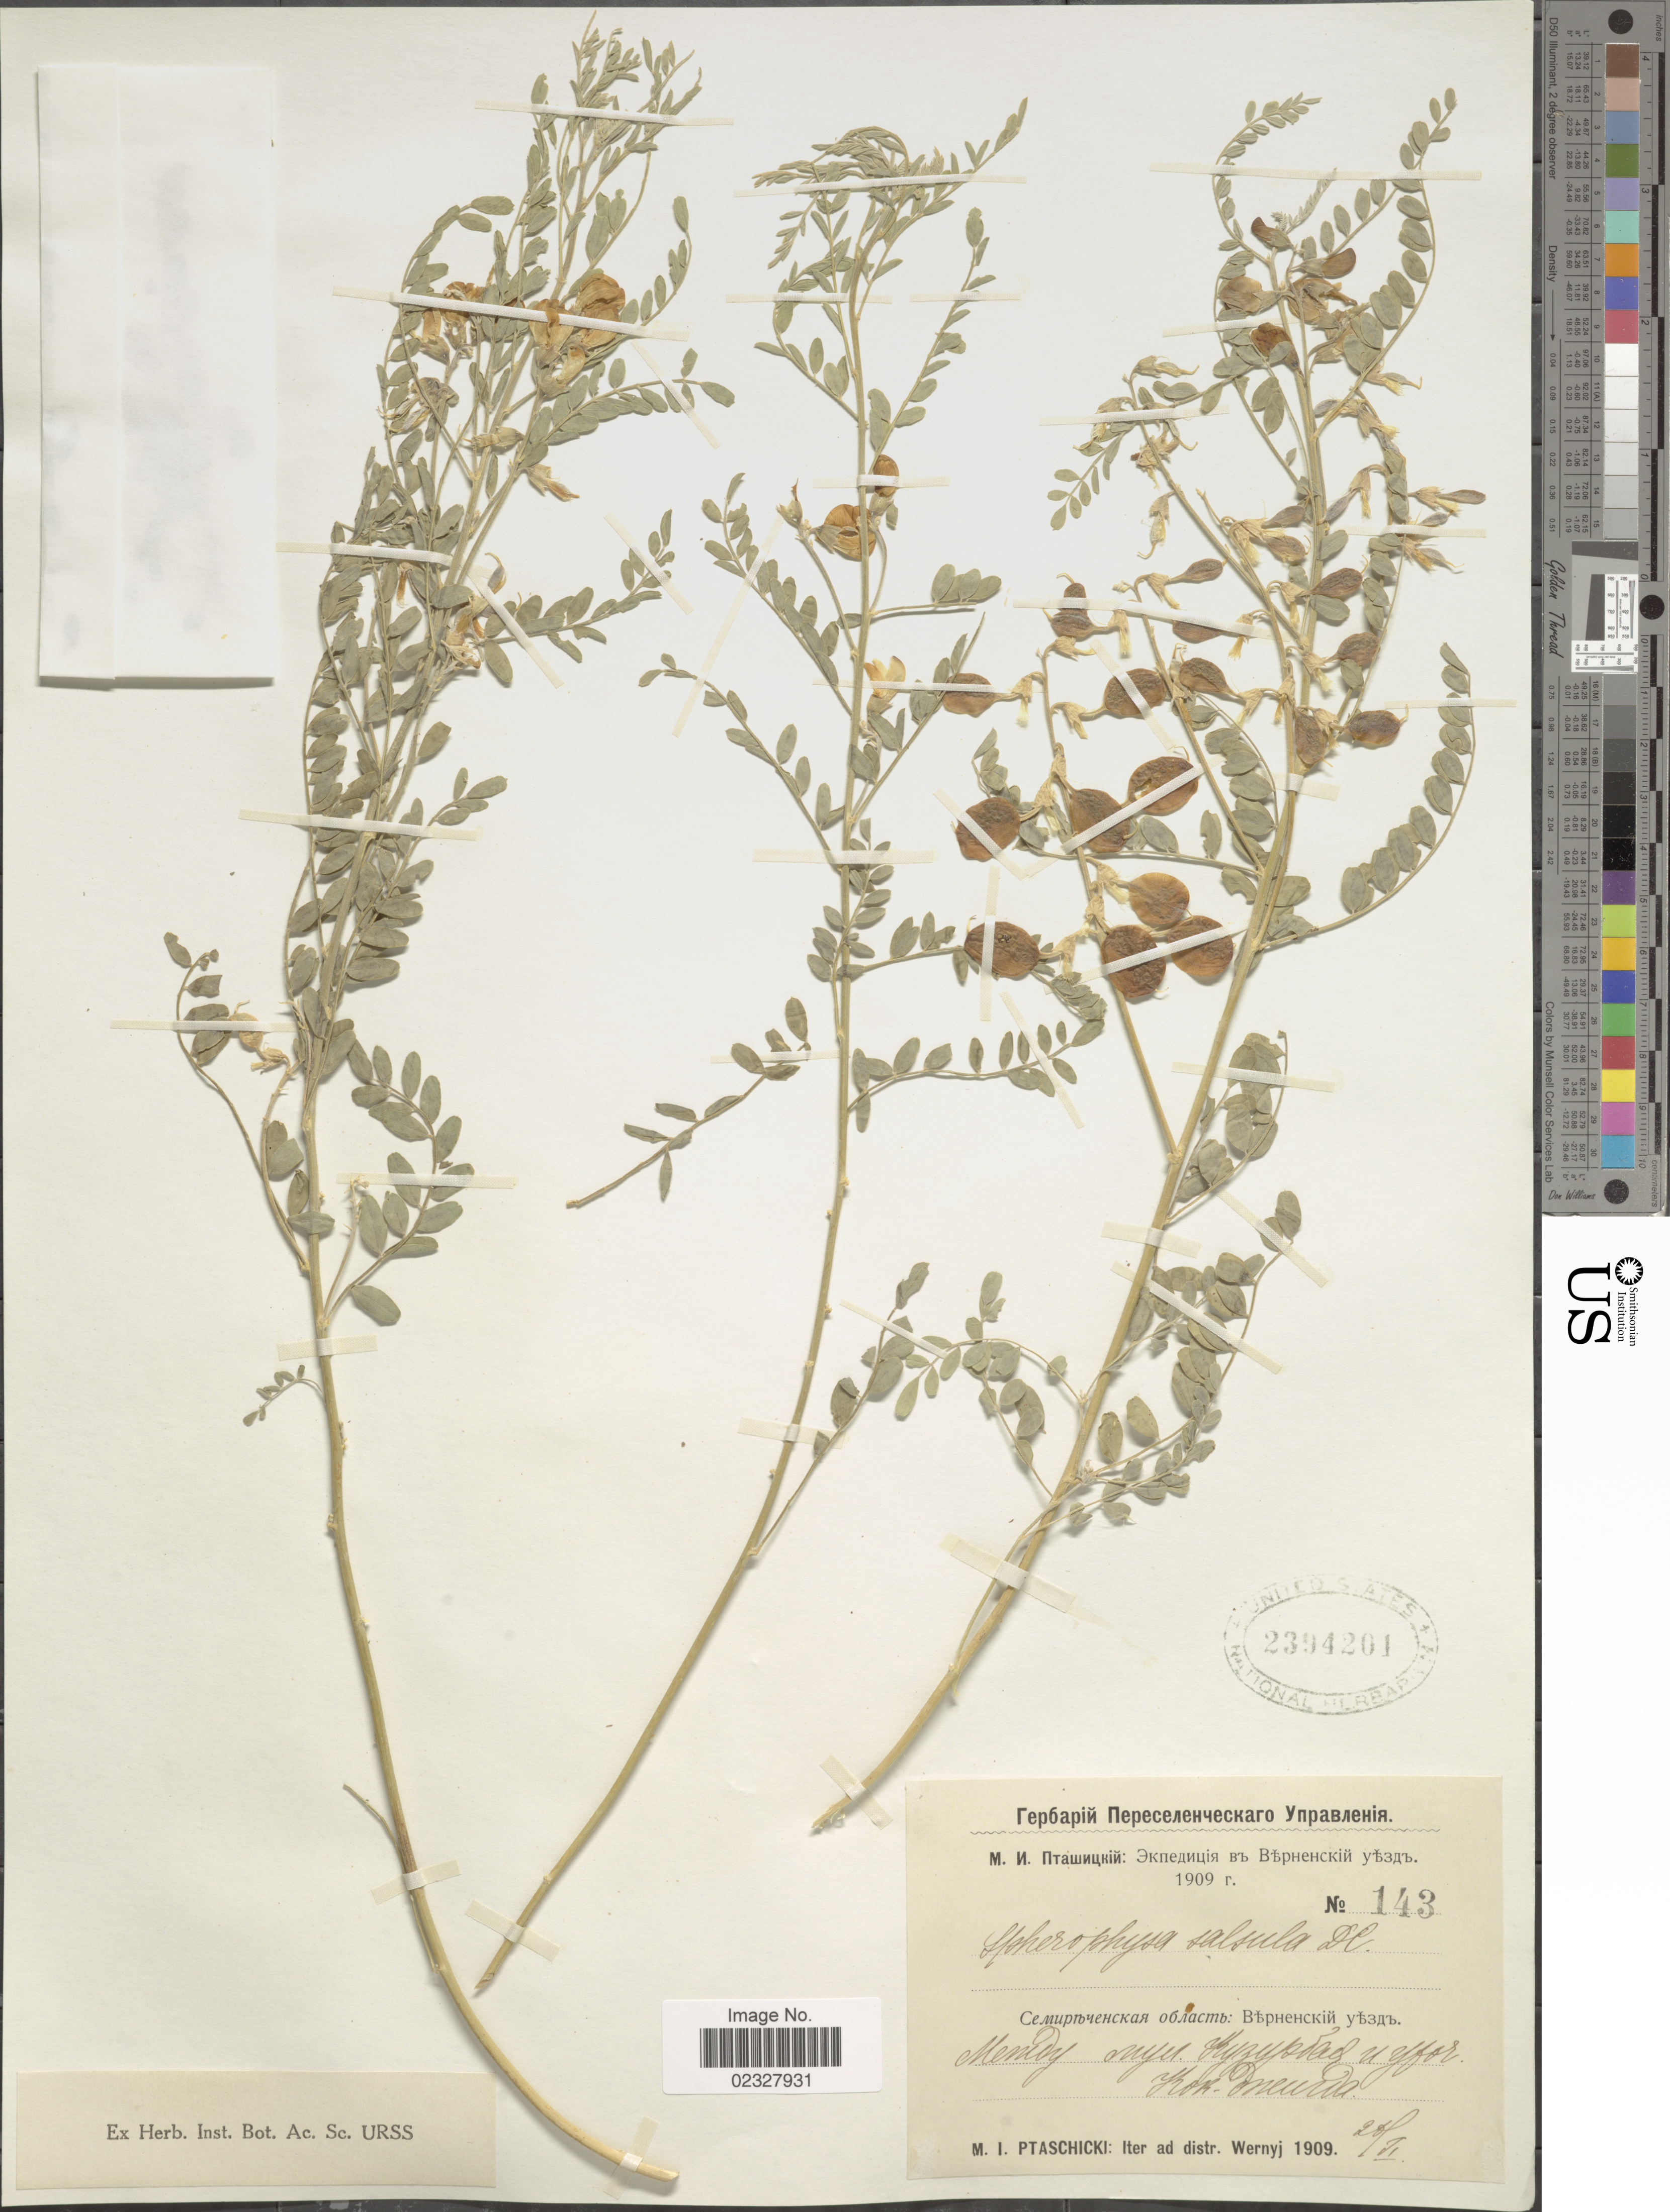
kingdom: Plantae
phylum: Tracheophyta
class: Magnoliopsida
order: Fabales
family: Fabaceae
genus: Sphaerophysa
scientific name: Sphaerophysa salsula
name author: (Pall.) DC.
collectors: M. Ptaschicki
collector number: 143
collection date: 1909-06-20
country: Kazakhstan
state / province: Almaty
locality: Almaty vicinity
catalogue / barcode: US 2394201